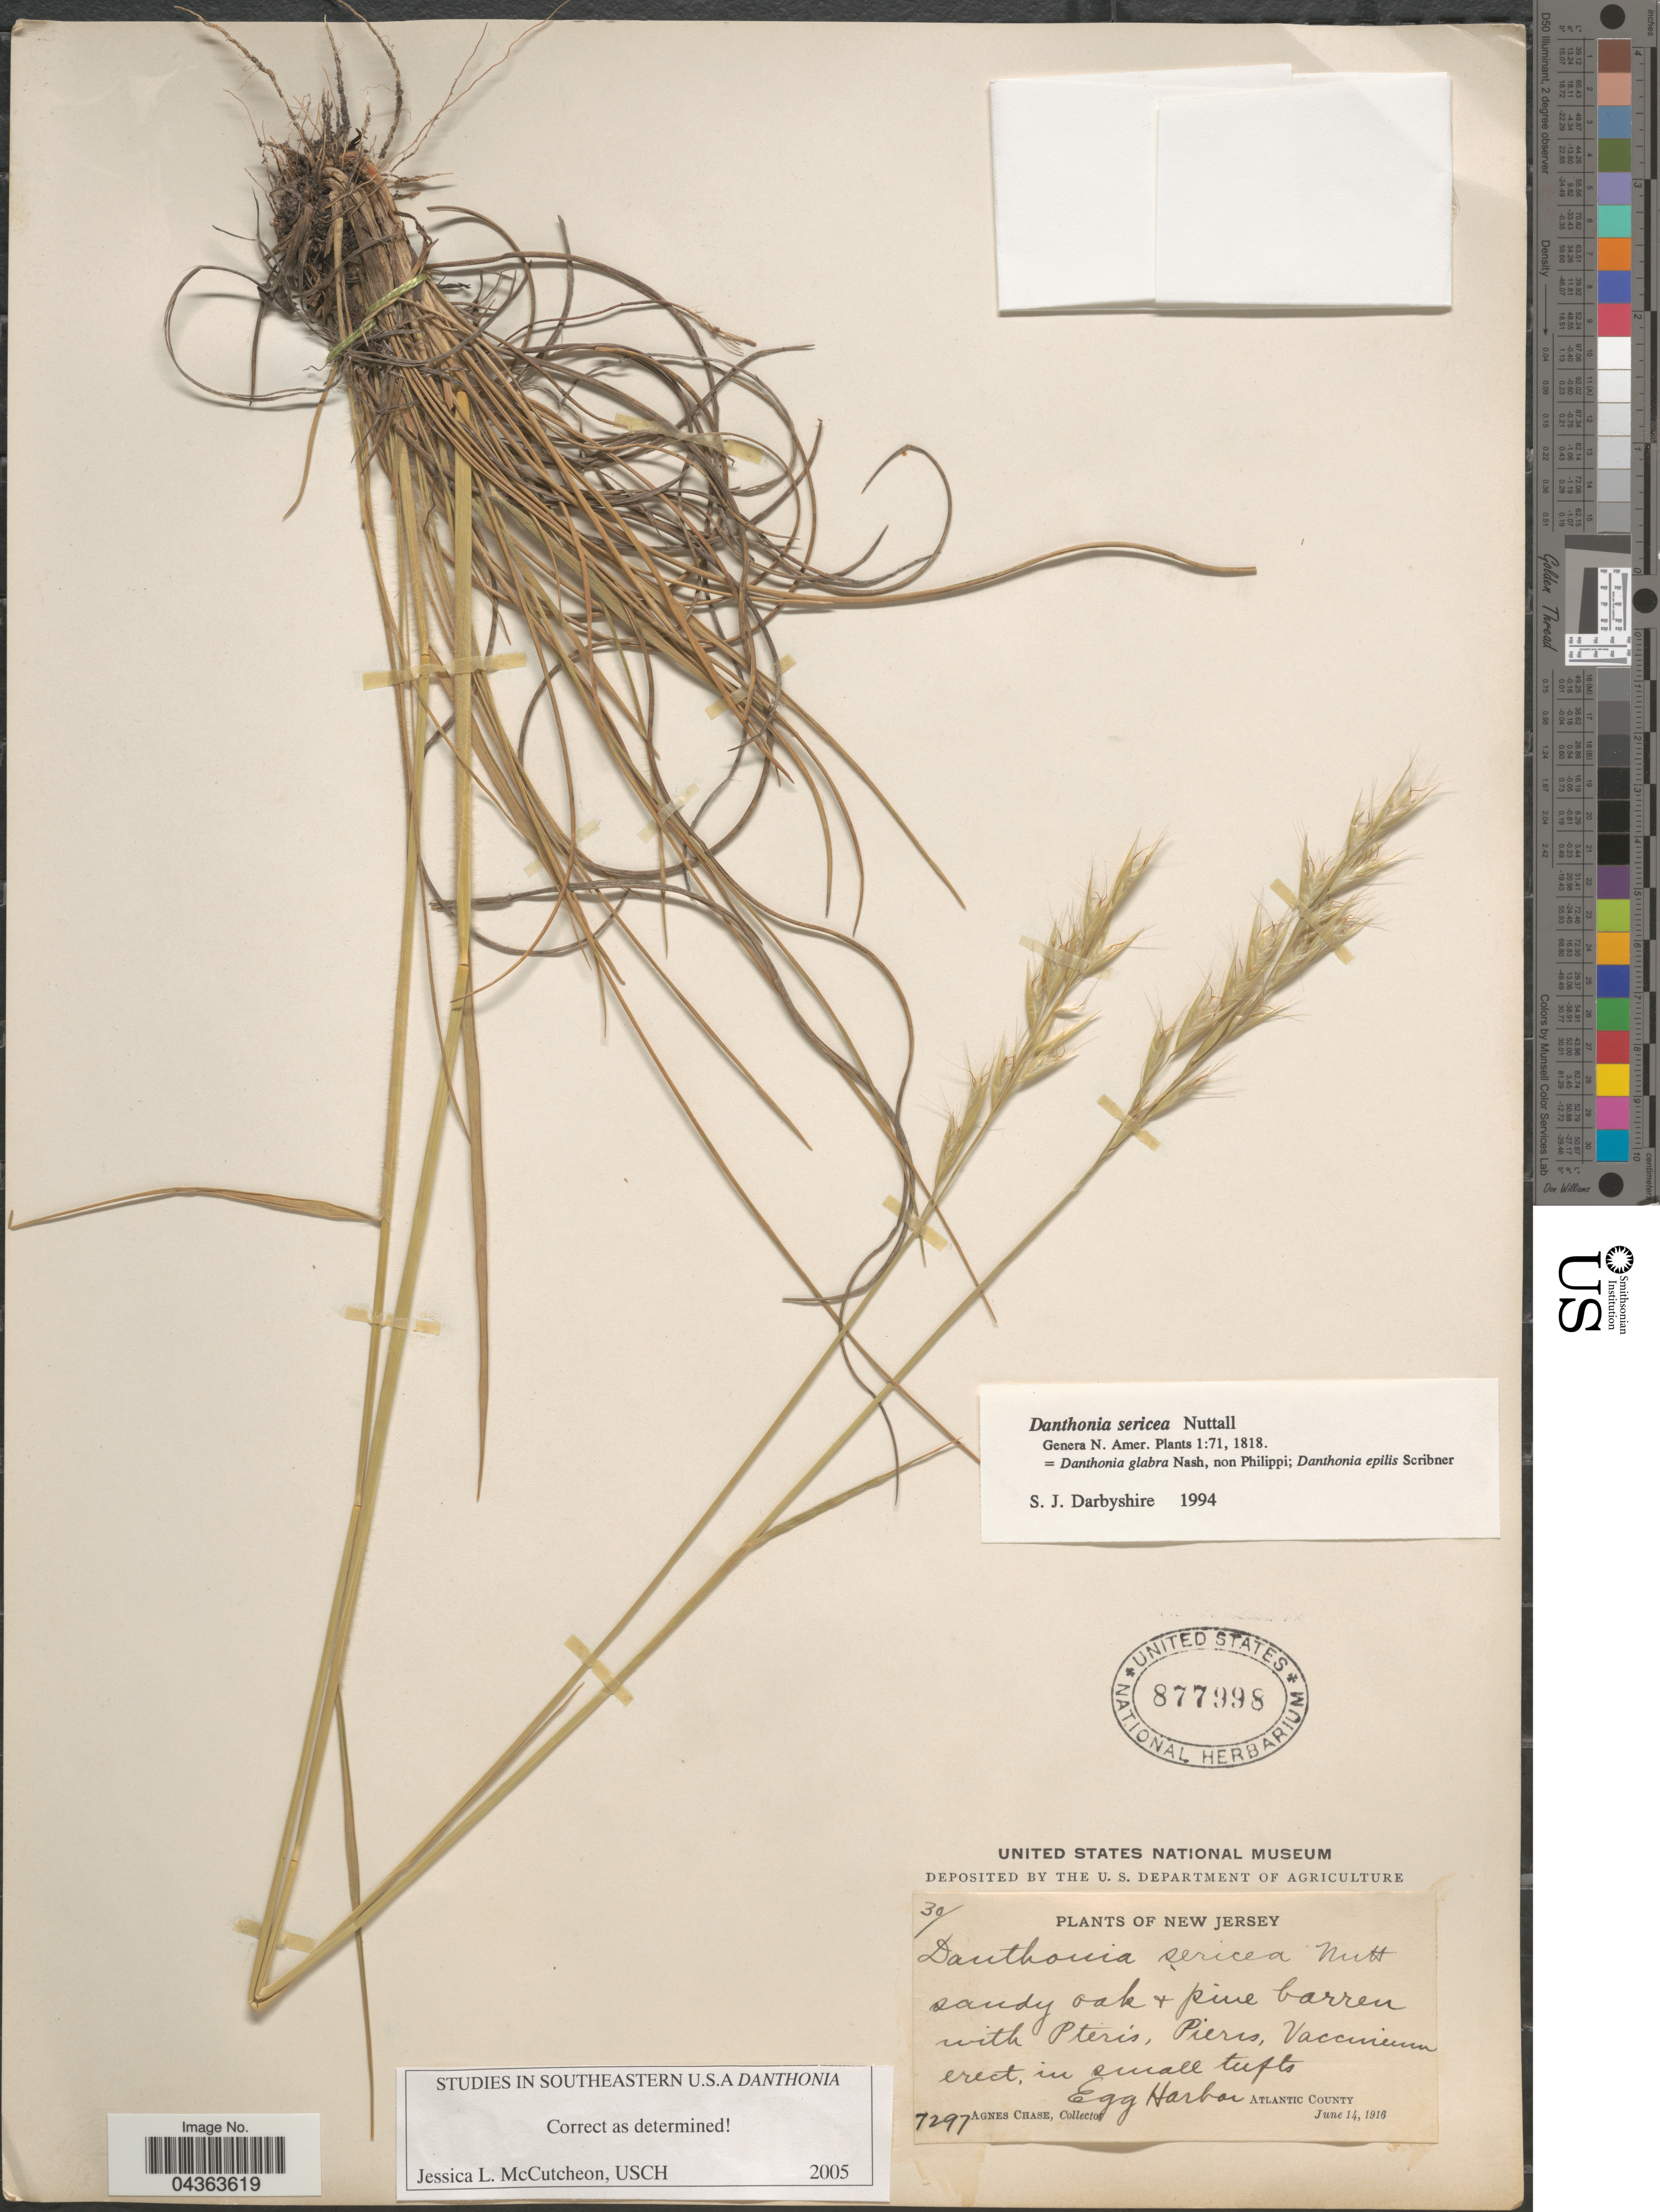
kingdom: Plantae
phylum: Tracheophyta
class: Liliopsida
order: Poales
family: Poaceae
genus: Danthonia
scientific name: Danthonia sericea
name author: Nutt.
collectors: A. Chase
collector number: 7297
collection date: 1916-06-14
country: United States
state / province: New Jersey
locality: Egg Harbor. Atlantic County.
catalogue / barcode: US 877998